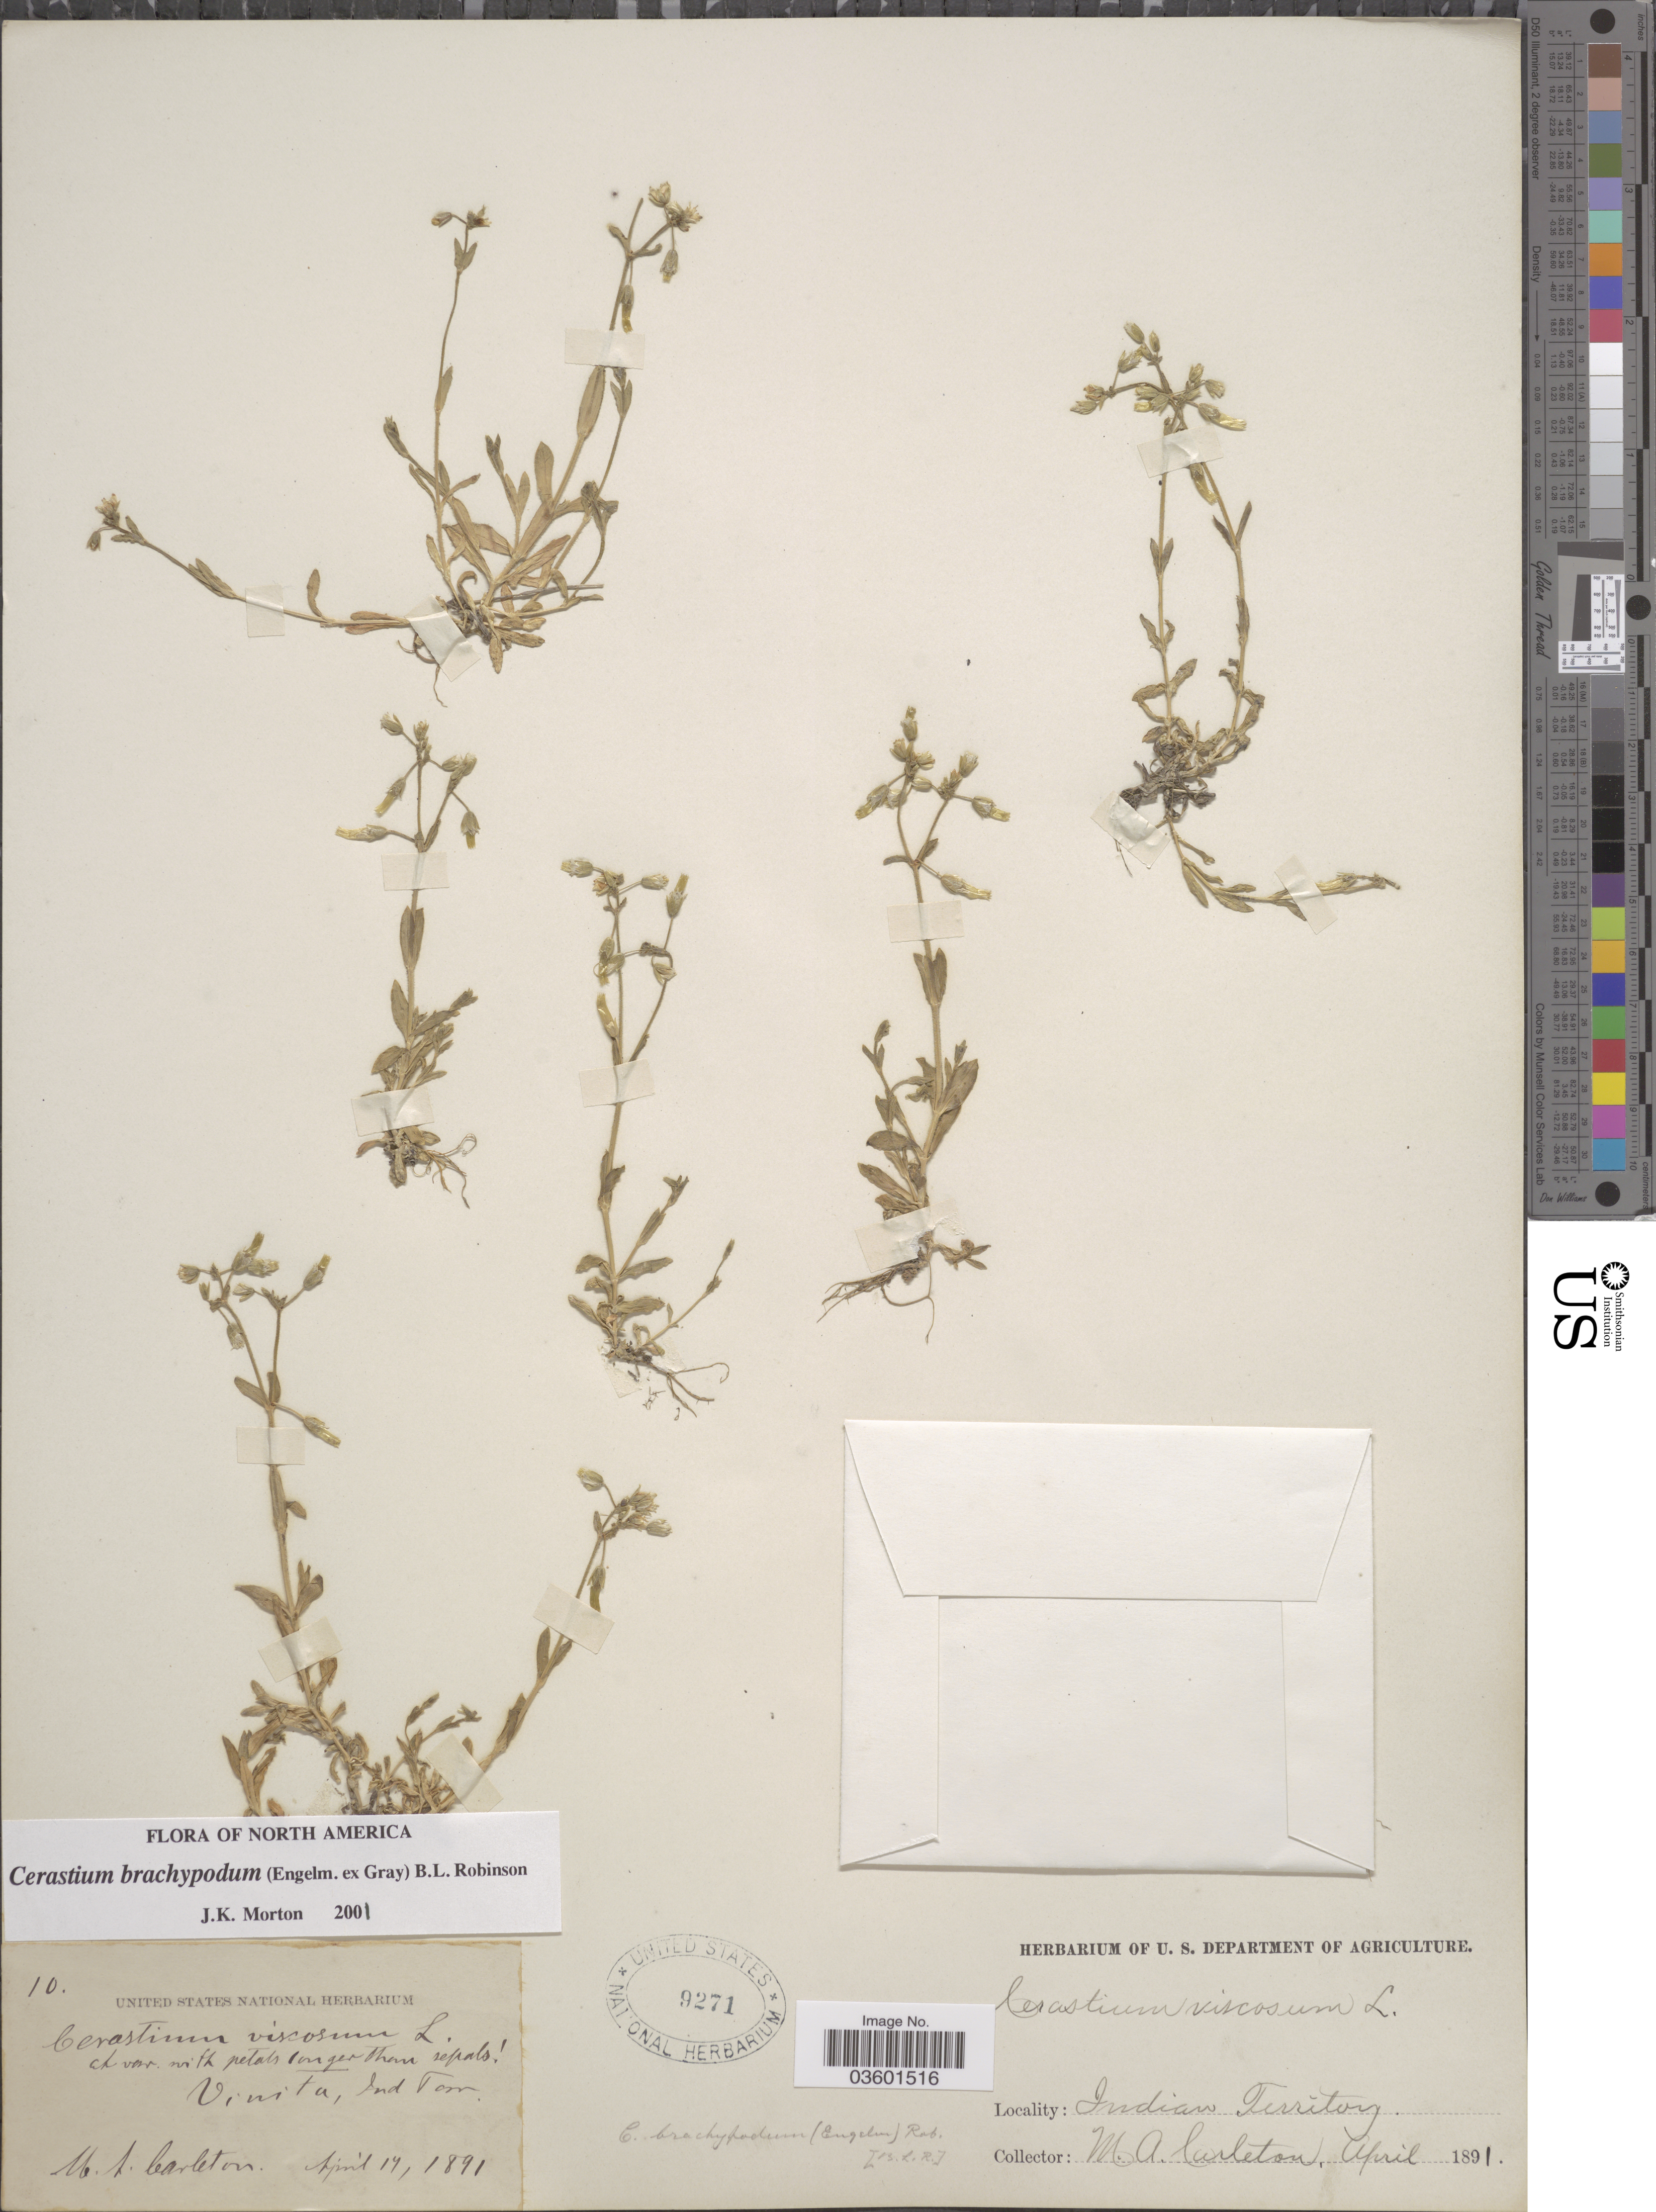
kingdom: Plantae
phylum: Tracheophyta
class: Magnoliopsida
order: Caryophyllales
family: Caryophyllaceae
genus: Cerastium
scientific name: Cerastium brachypodum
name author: (Engelm. ex A. Gray) B.L. Rob.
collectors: M. A. Carleton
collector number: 10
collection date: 1891-04-14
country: United States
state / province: Oklahoma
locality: Vinita, Indian Territory.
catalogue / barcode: US 9271